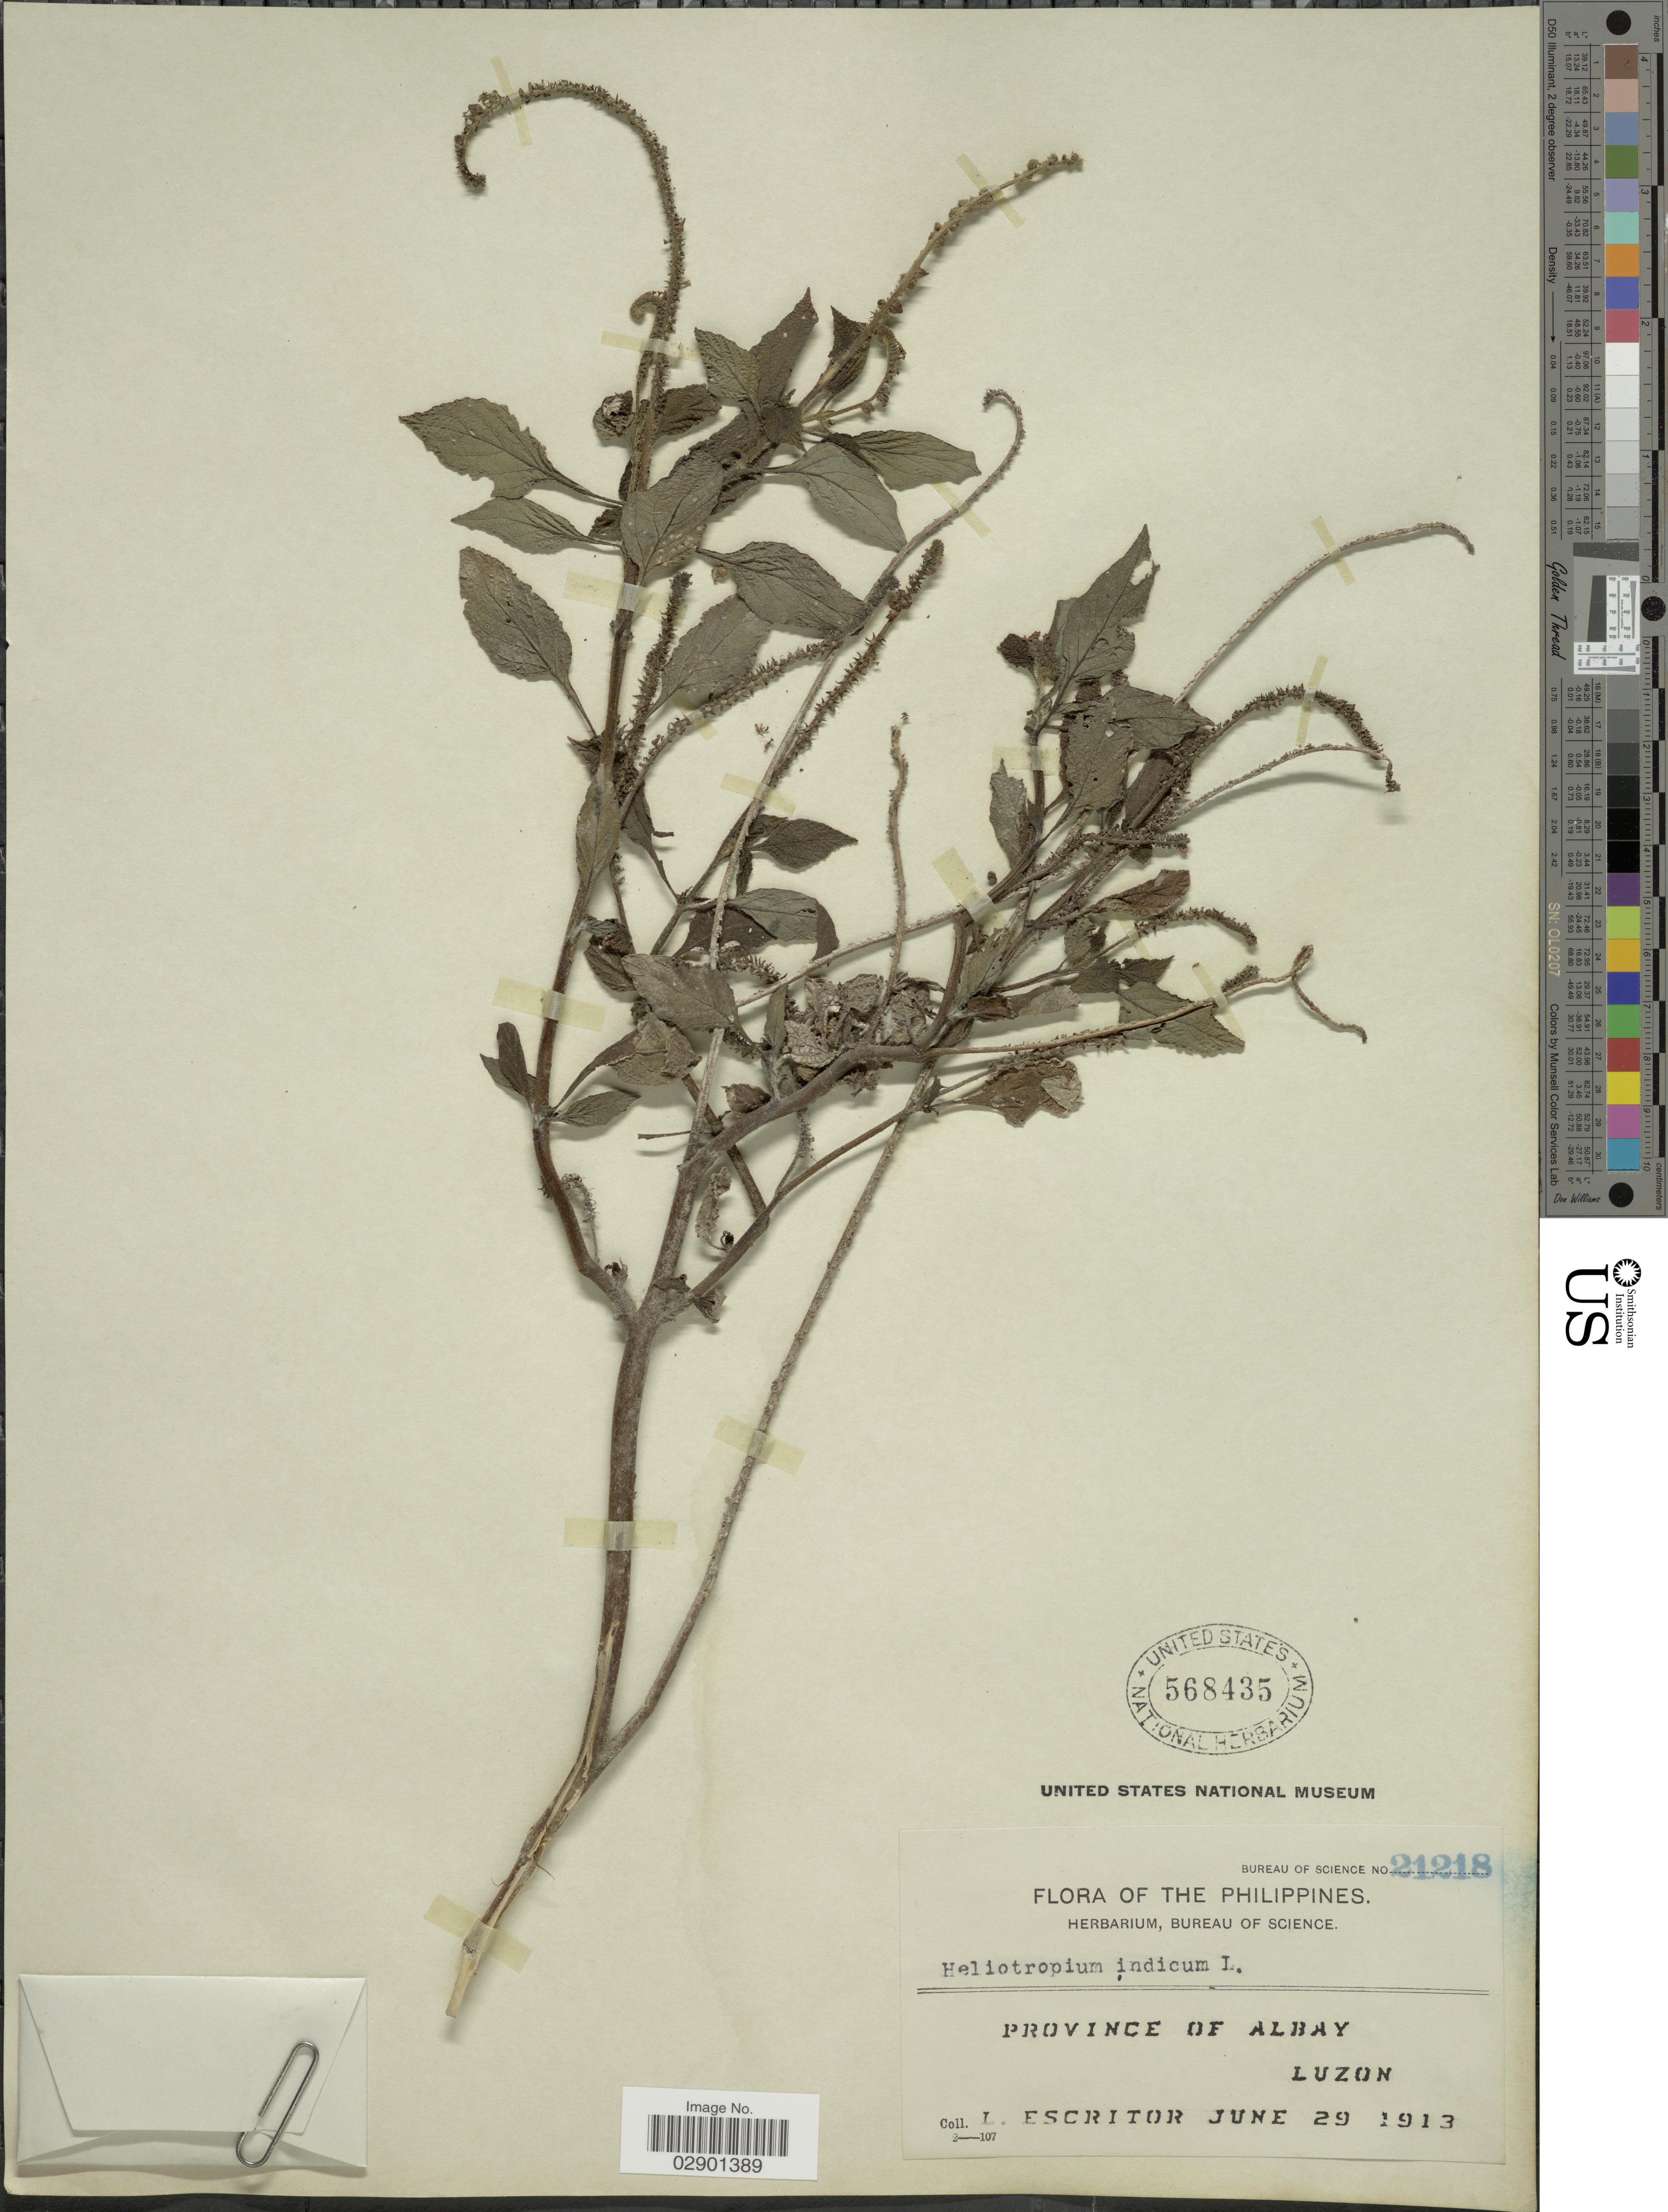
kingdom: Plantae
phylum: Tracheophyta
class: Magnoliopsida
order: Boraginales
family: Heliotropiaceae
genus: Heliotropium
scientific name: Heliotropium indicum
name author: L.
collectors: L. Escritor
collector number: Bureau of Science 21218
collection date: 1913-06-29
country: Philippines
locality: Province of Albay. Luzon.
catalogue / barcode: US 568435